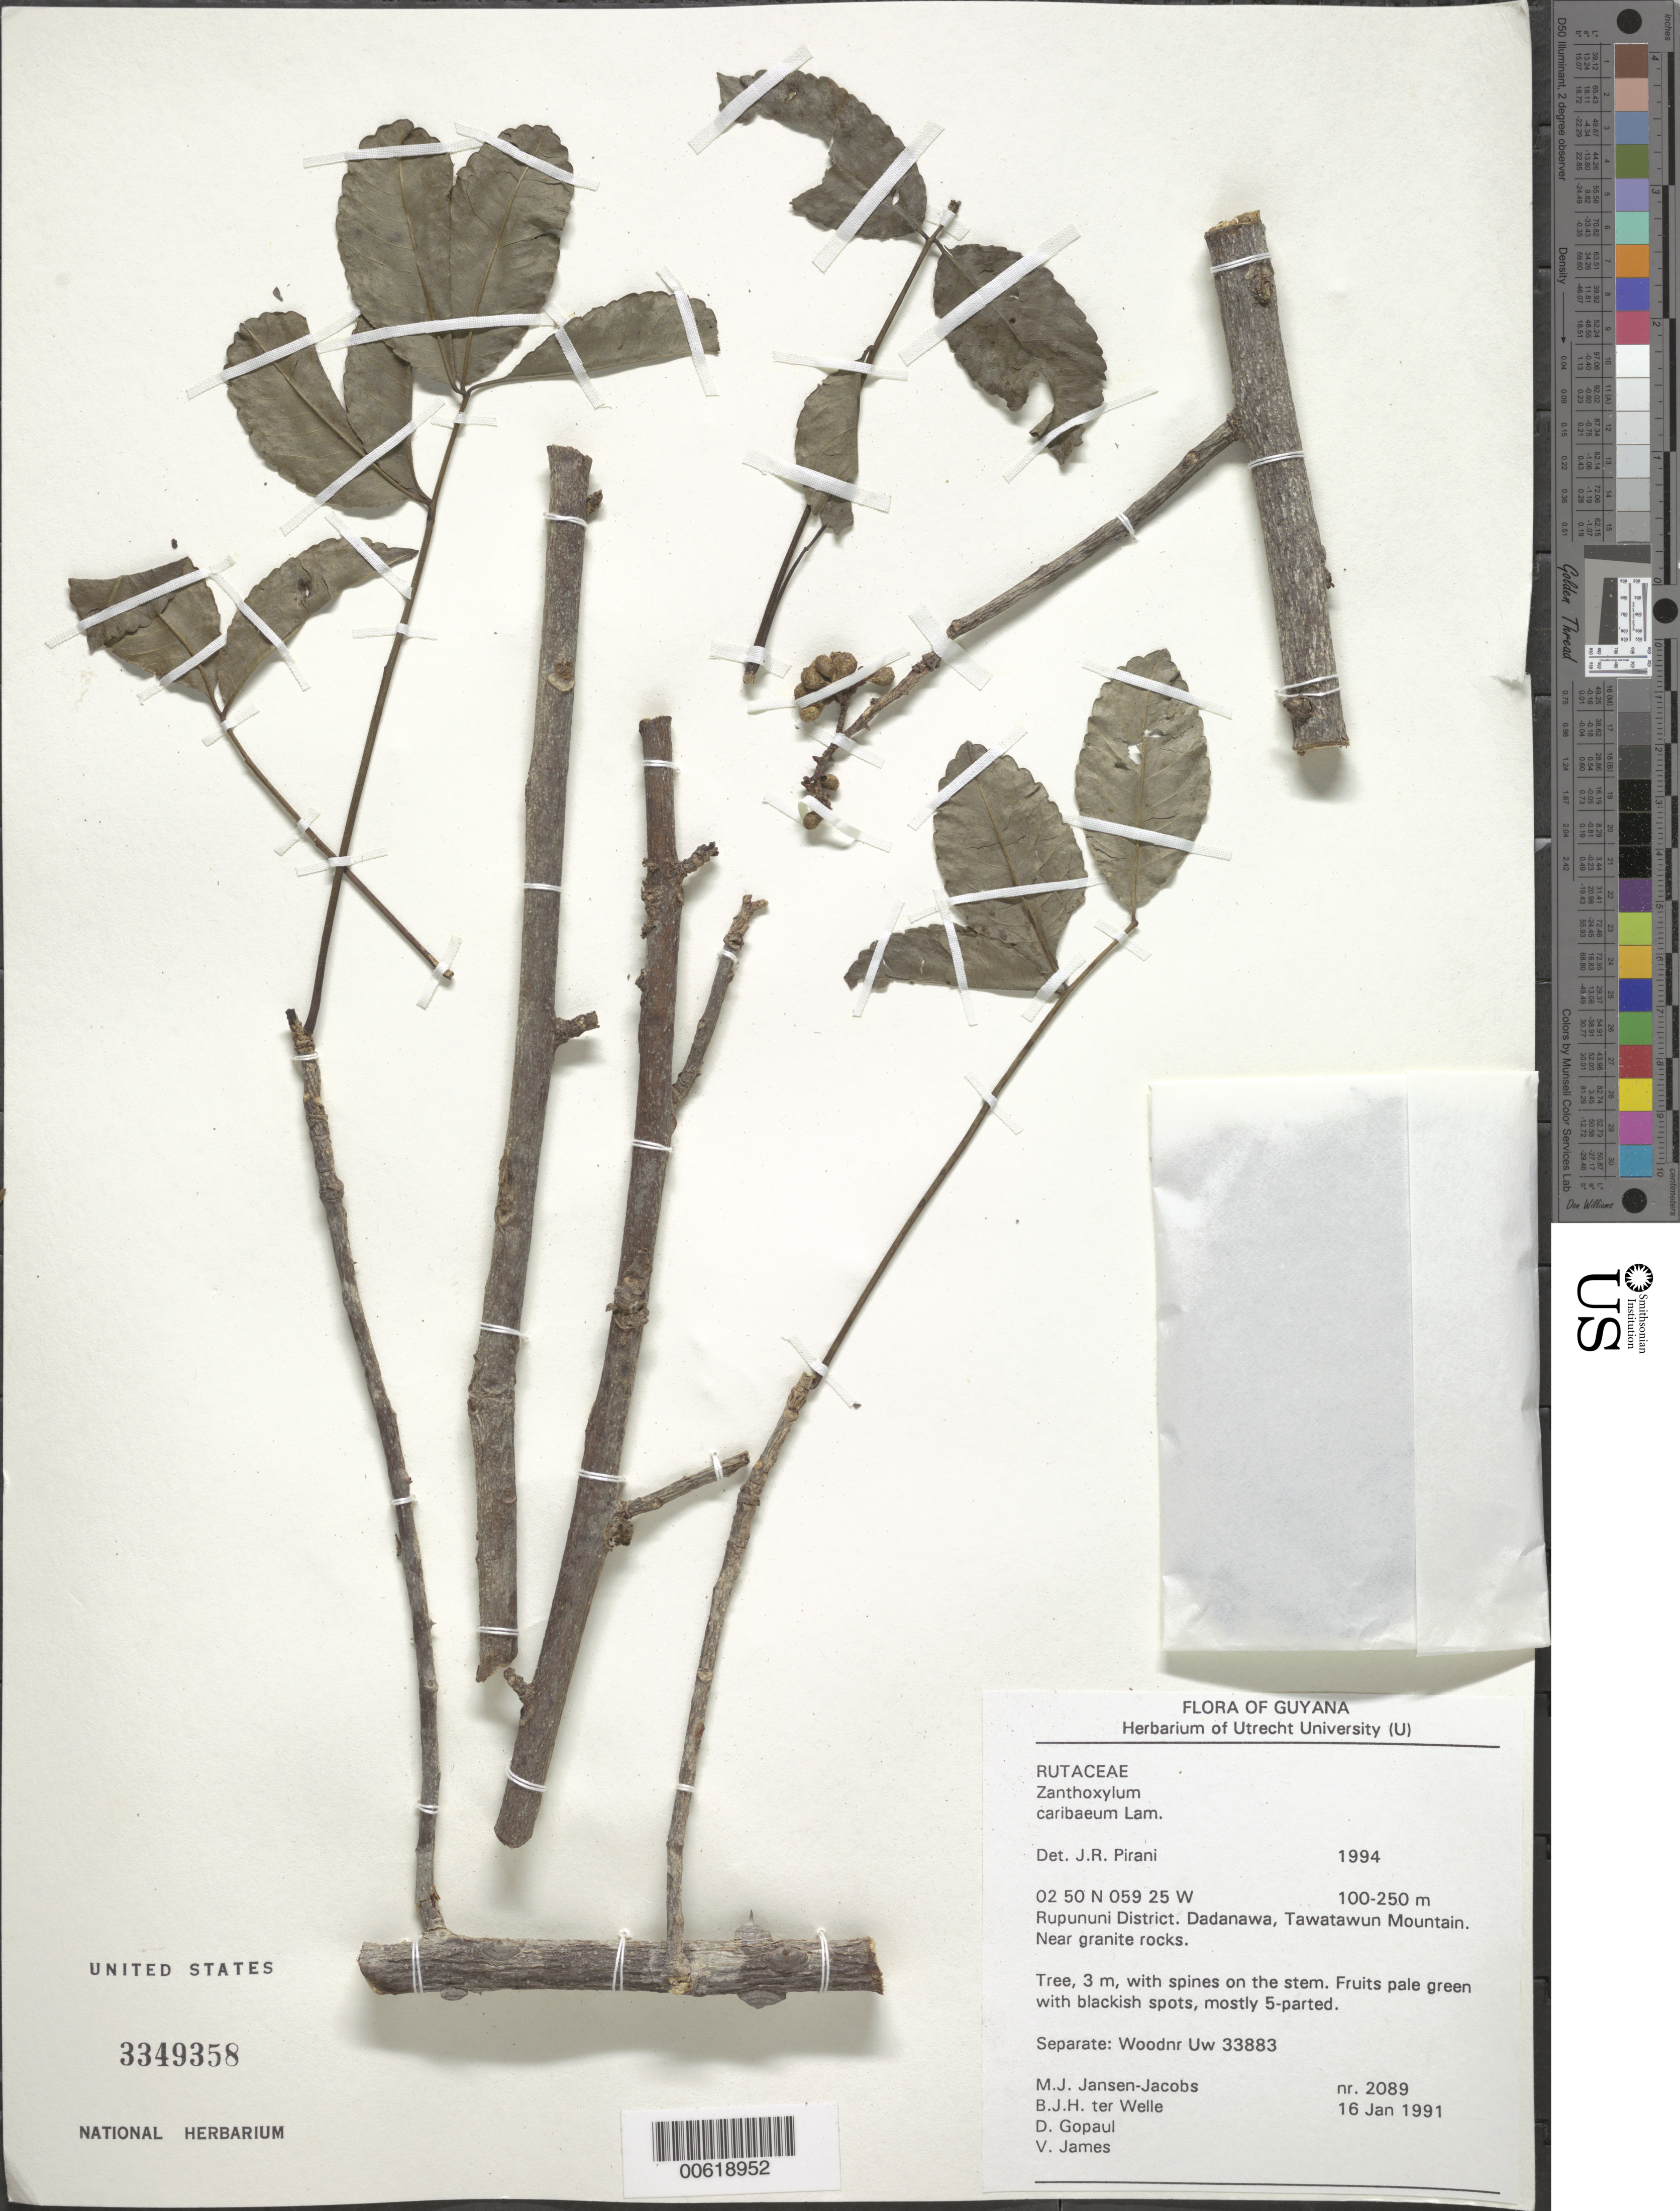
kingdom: Plantae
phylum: Tracheophyta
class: Magnoliopsida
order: Sapindales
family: Rutaceae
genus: Zanthoxylum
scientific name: Zanthoxylum caribaeum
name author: Lam.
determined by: Pirani, J. R.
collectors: M. J. Jansen-Jacobs, B. Welle, D. Gopaul & V. James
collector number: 2089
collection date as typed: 16-Jan-91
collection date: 1991-01-16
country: Guyana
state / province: U. Takutu-U. Essequibo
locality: Tawatawun Mountain, Dadanawa, Rupununi District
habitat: Near granite rocks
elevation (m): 100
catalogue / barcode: US 3349358